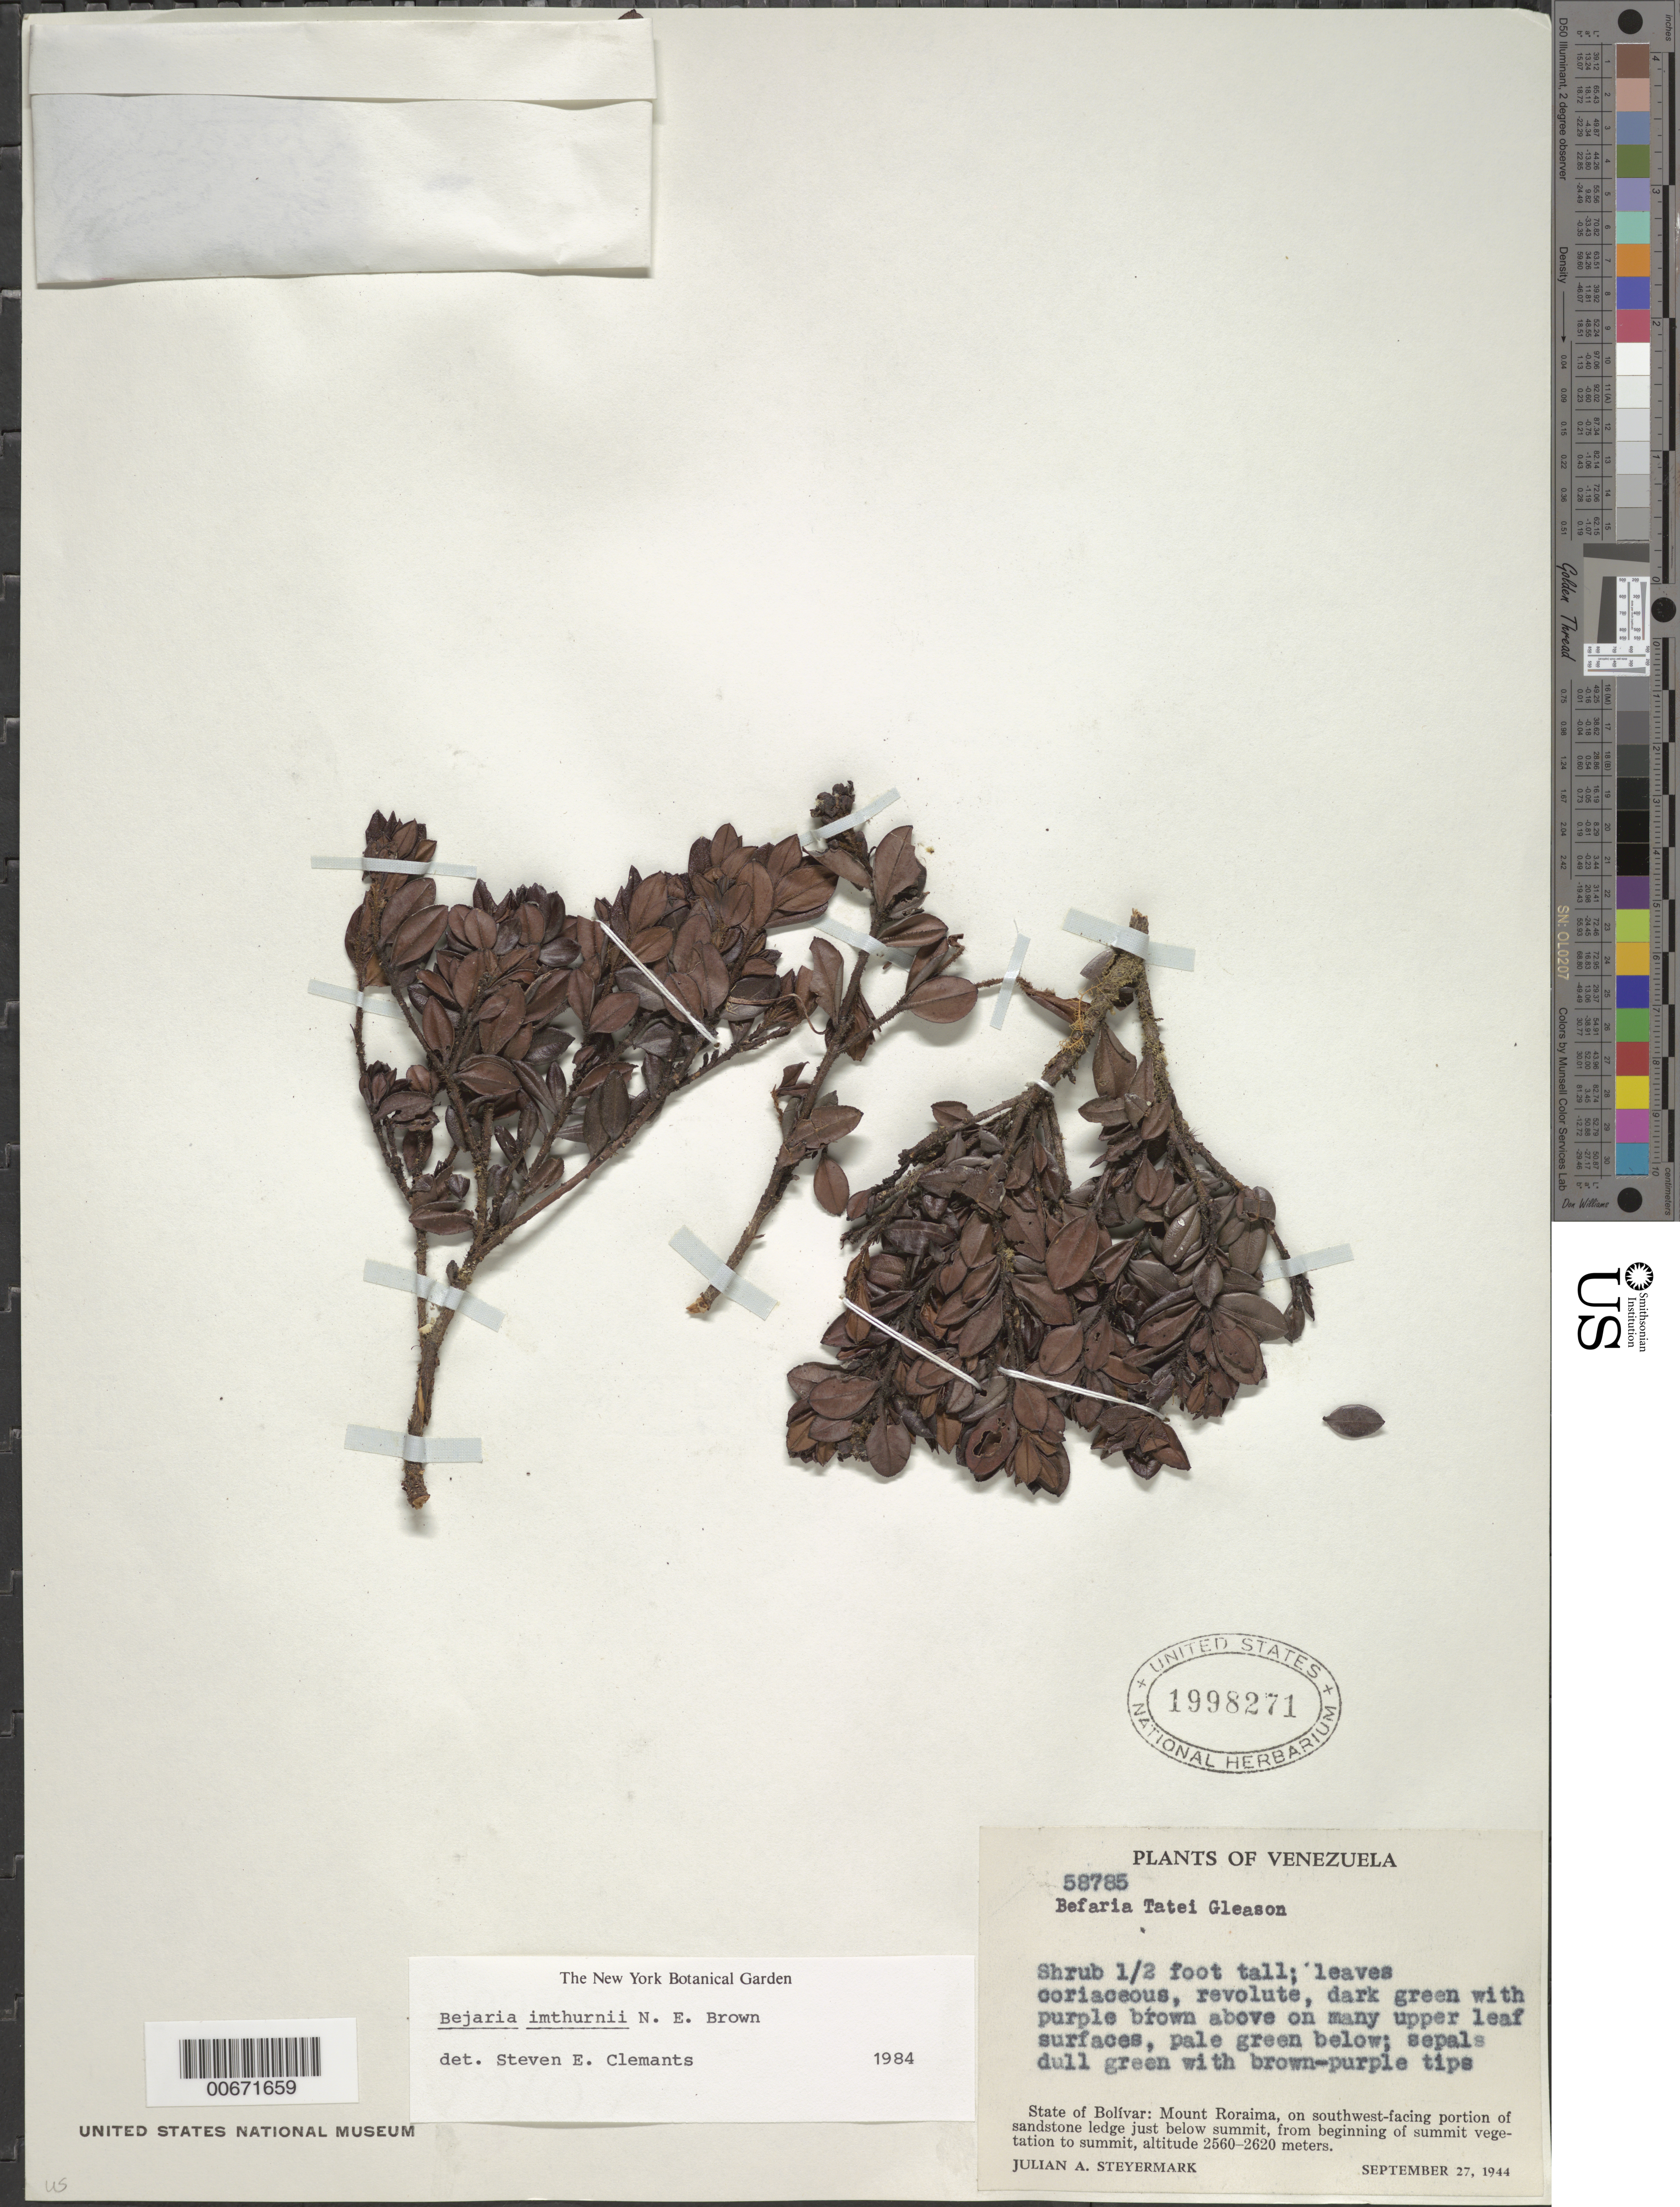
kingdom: Plantae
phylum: Tracheophyta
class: Magnoliopsida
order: Ericales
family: Ericaceae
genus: Bejaria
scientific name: Bejaria imthurnii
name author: N.E. Br.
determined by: Clemants, S. E.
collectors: J. Steyermark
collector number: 58785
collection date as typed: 27-Sep-44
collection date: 1944-09-27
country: Venezuela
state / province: Bolívar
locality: Mt. Roraima, just below summit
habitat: SW facing sandstone ledge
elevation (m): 2560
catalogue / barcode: US 1998271